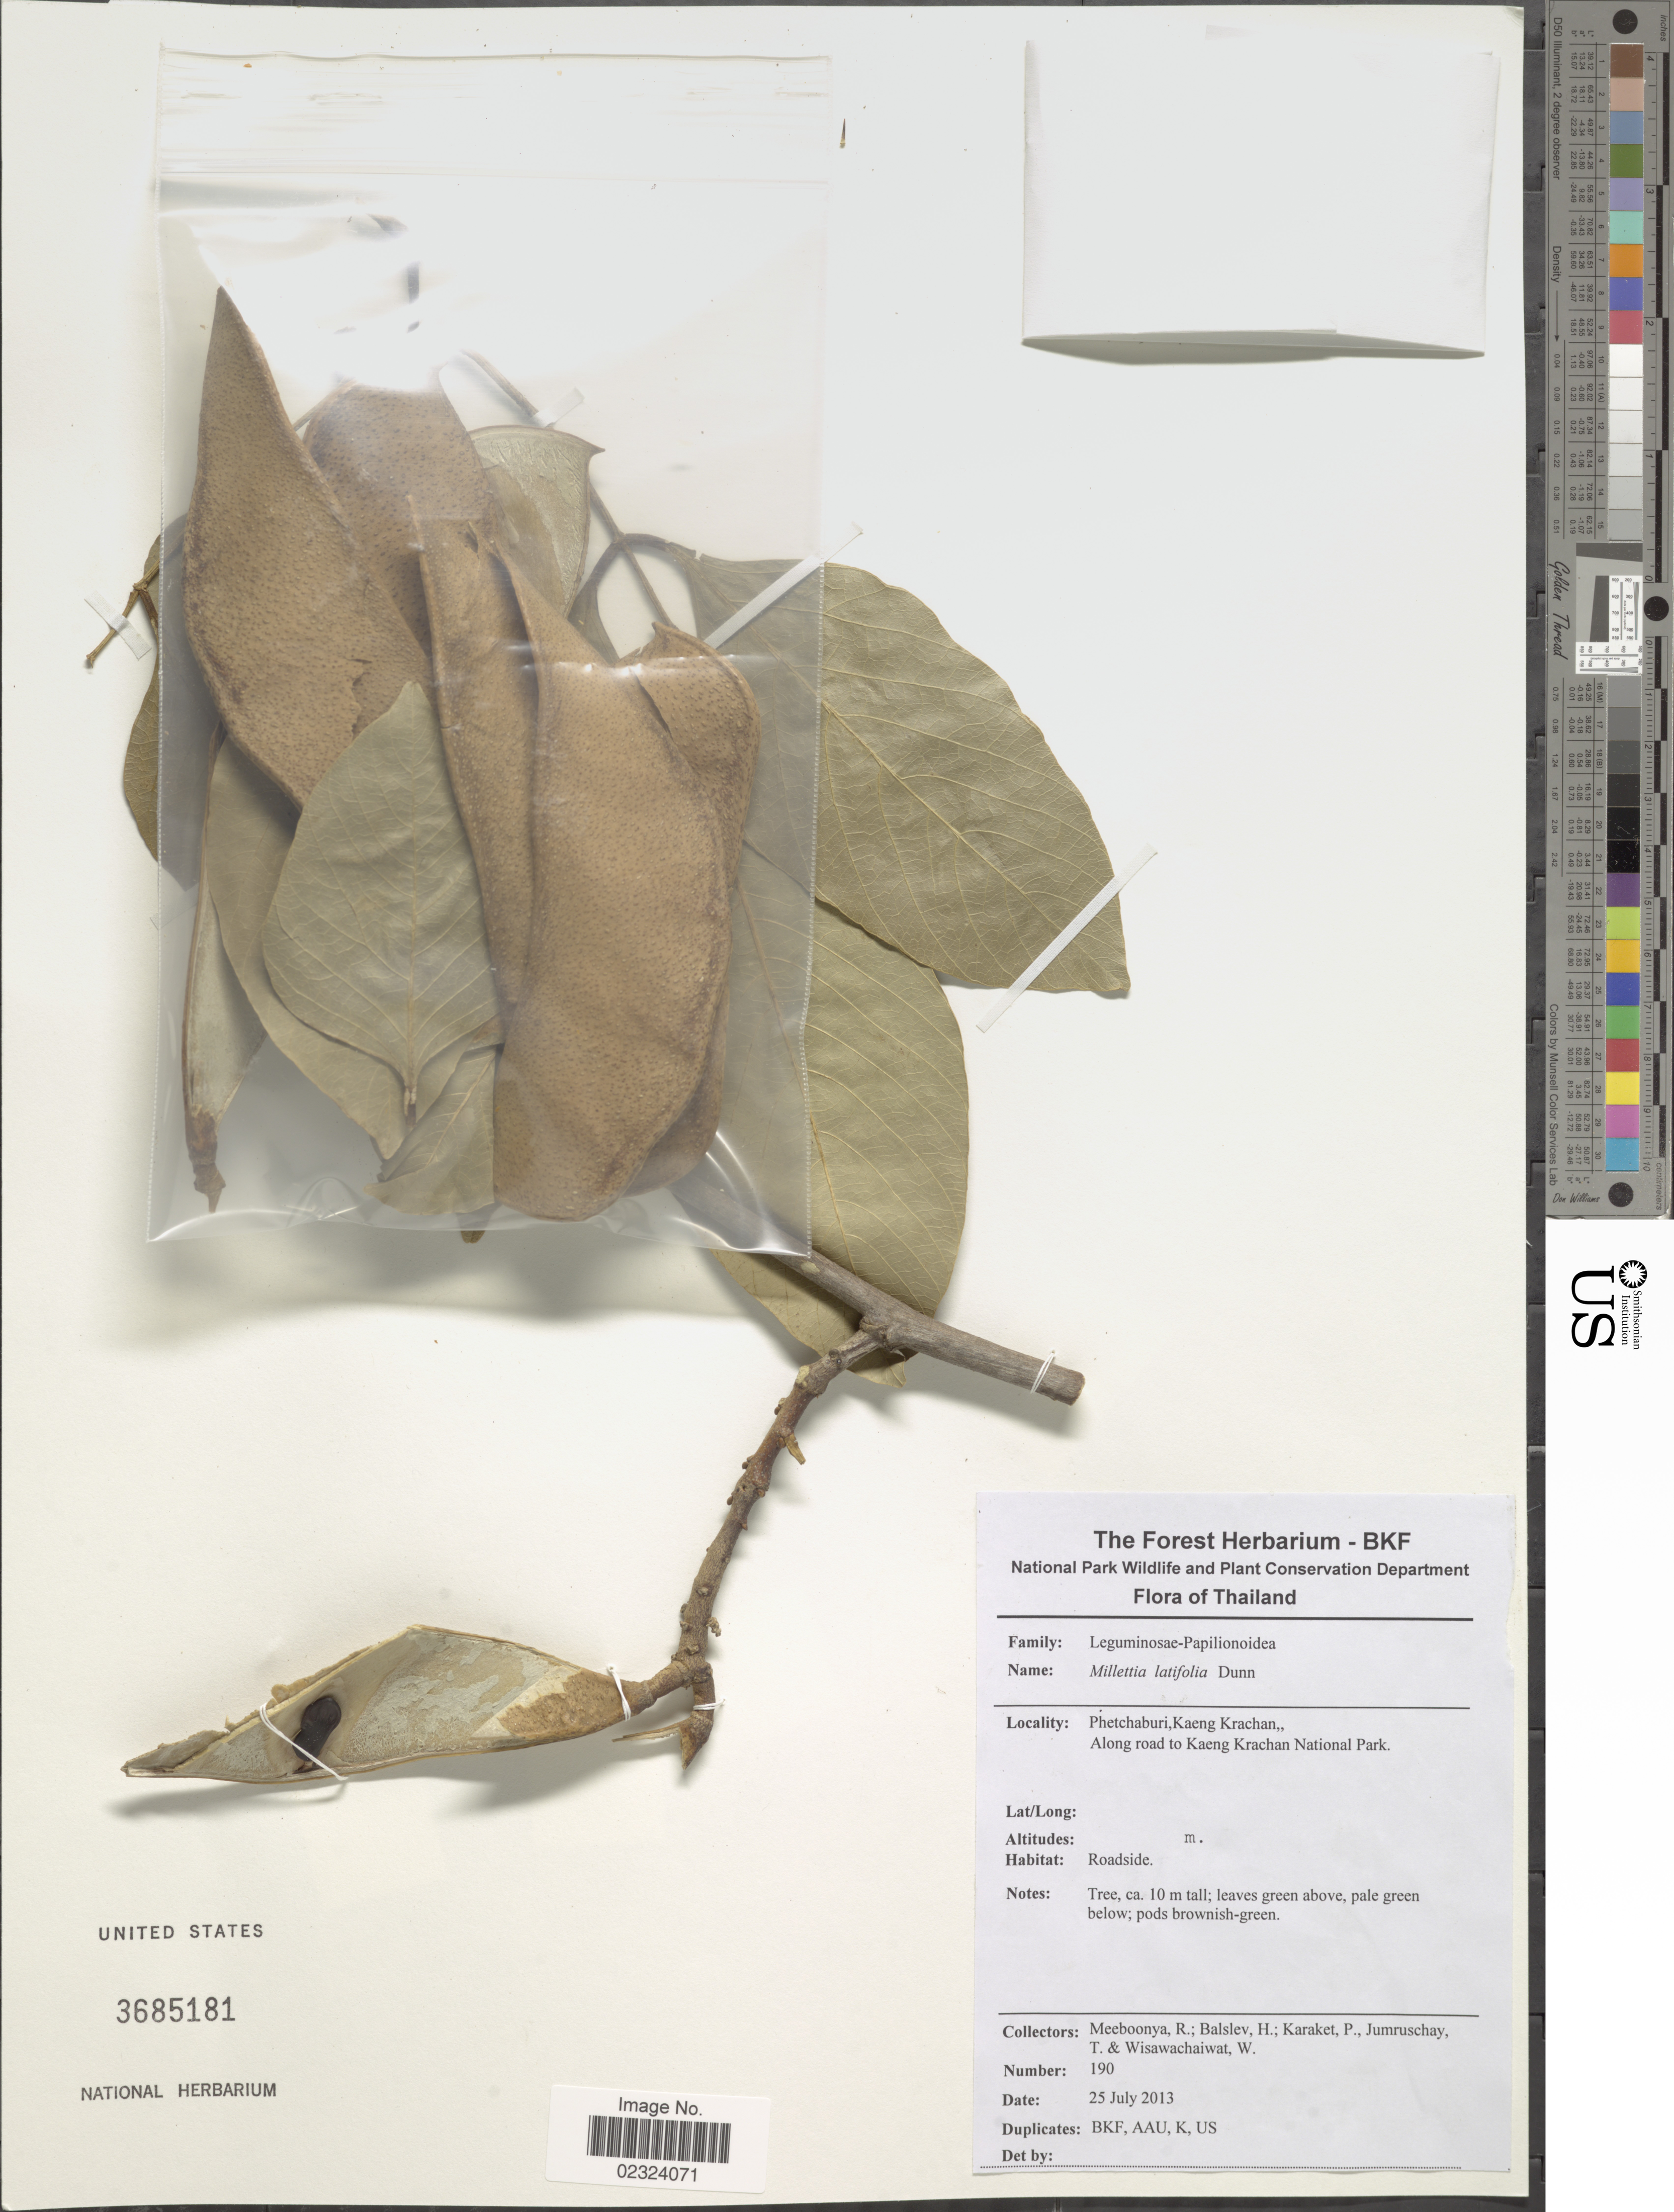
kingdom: Plantae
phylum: Tracheophyta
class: Magnoliopsida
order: Fabales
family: Fabaceae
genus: Imbralyx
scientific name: Imbralyx leucanthus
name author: (Kurz) Z.Q. Song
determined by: Strong, Mark T., (BOT), Smithsonian Institution - National Museum of Natural History (UNITED STATES)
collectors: R. Meeboonya, H. Balslev, P. Karaket, T. Jumruschay & W. Wisawachaiwat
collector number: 190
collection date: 2013-07-25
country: Thailand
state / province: Phetchaburi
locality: Kaeng Krachan,, Along road to Kaeng Krachan National Park.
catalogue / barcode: US 3685181